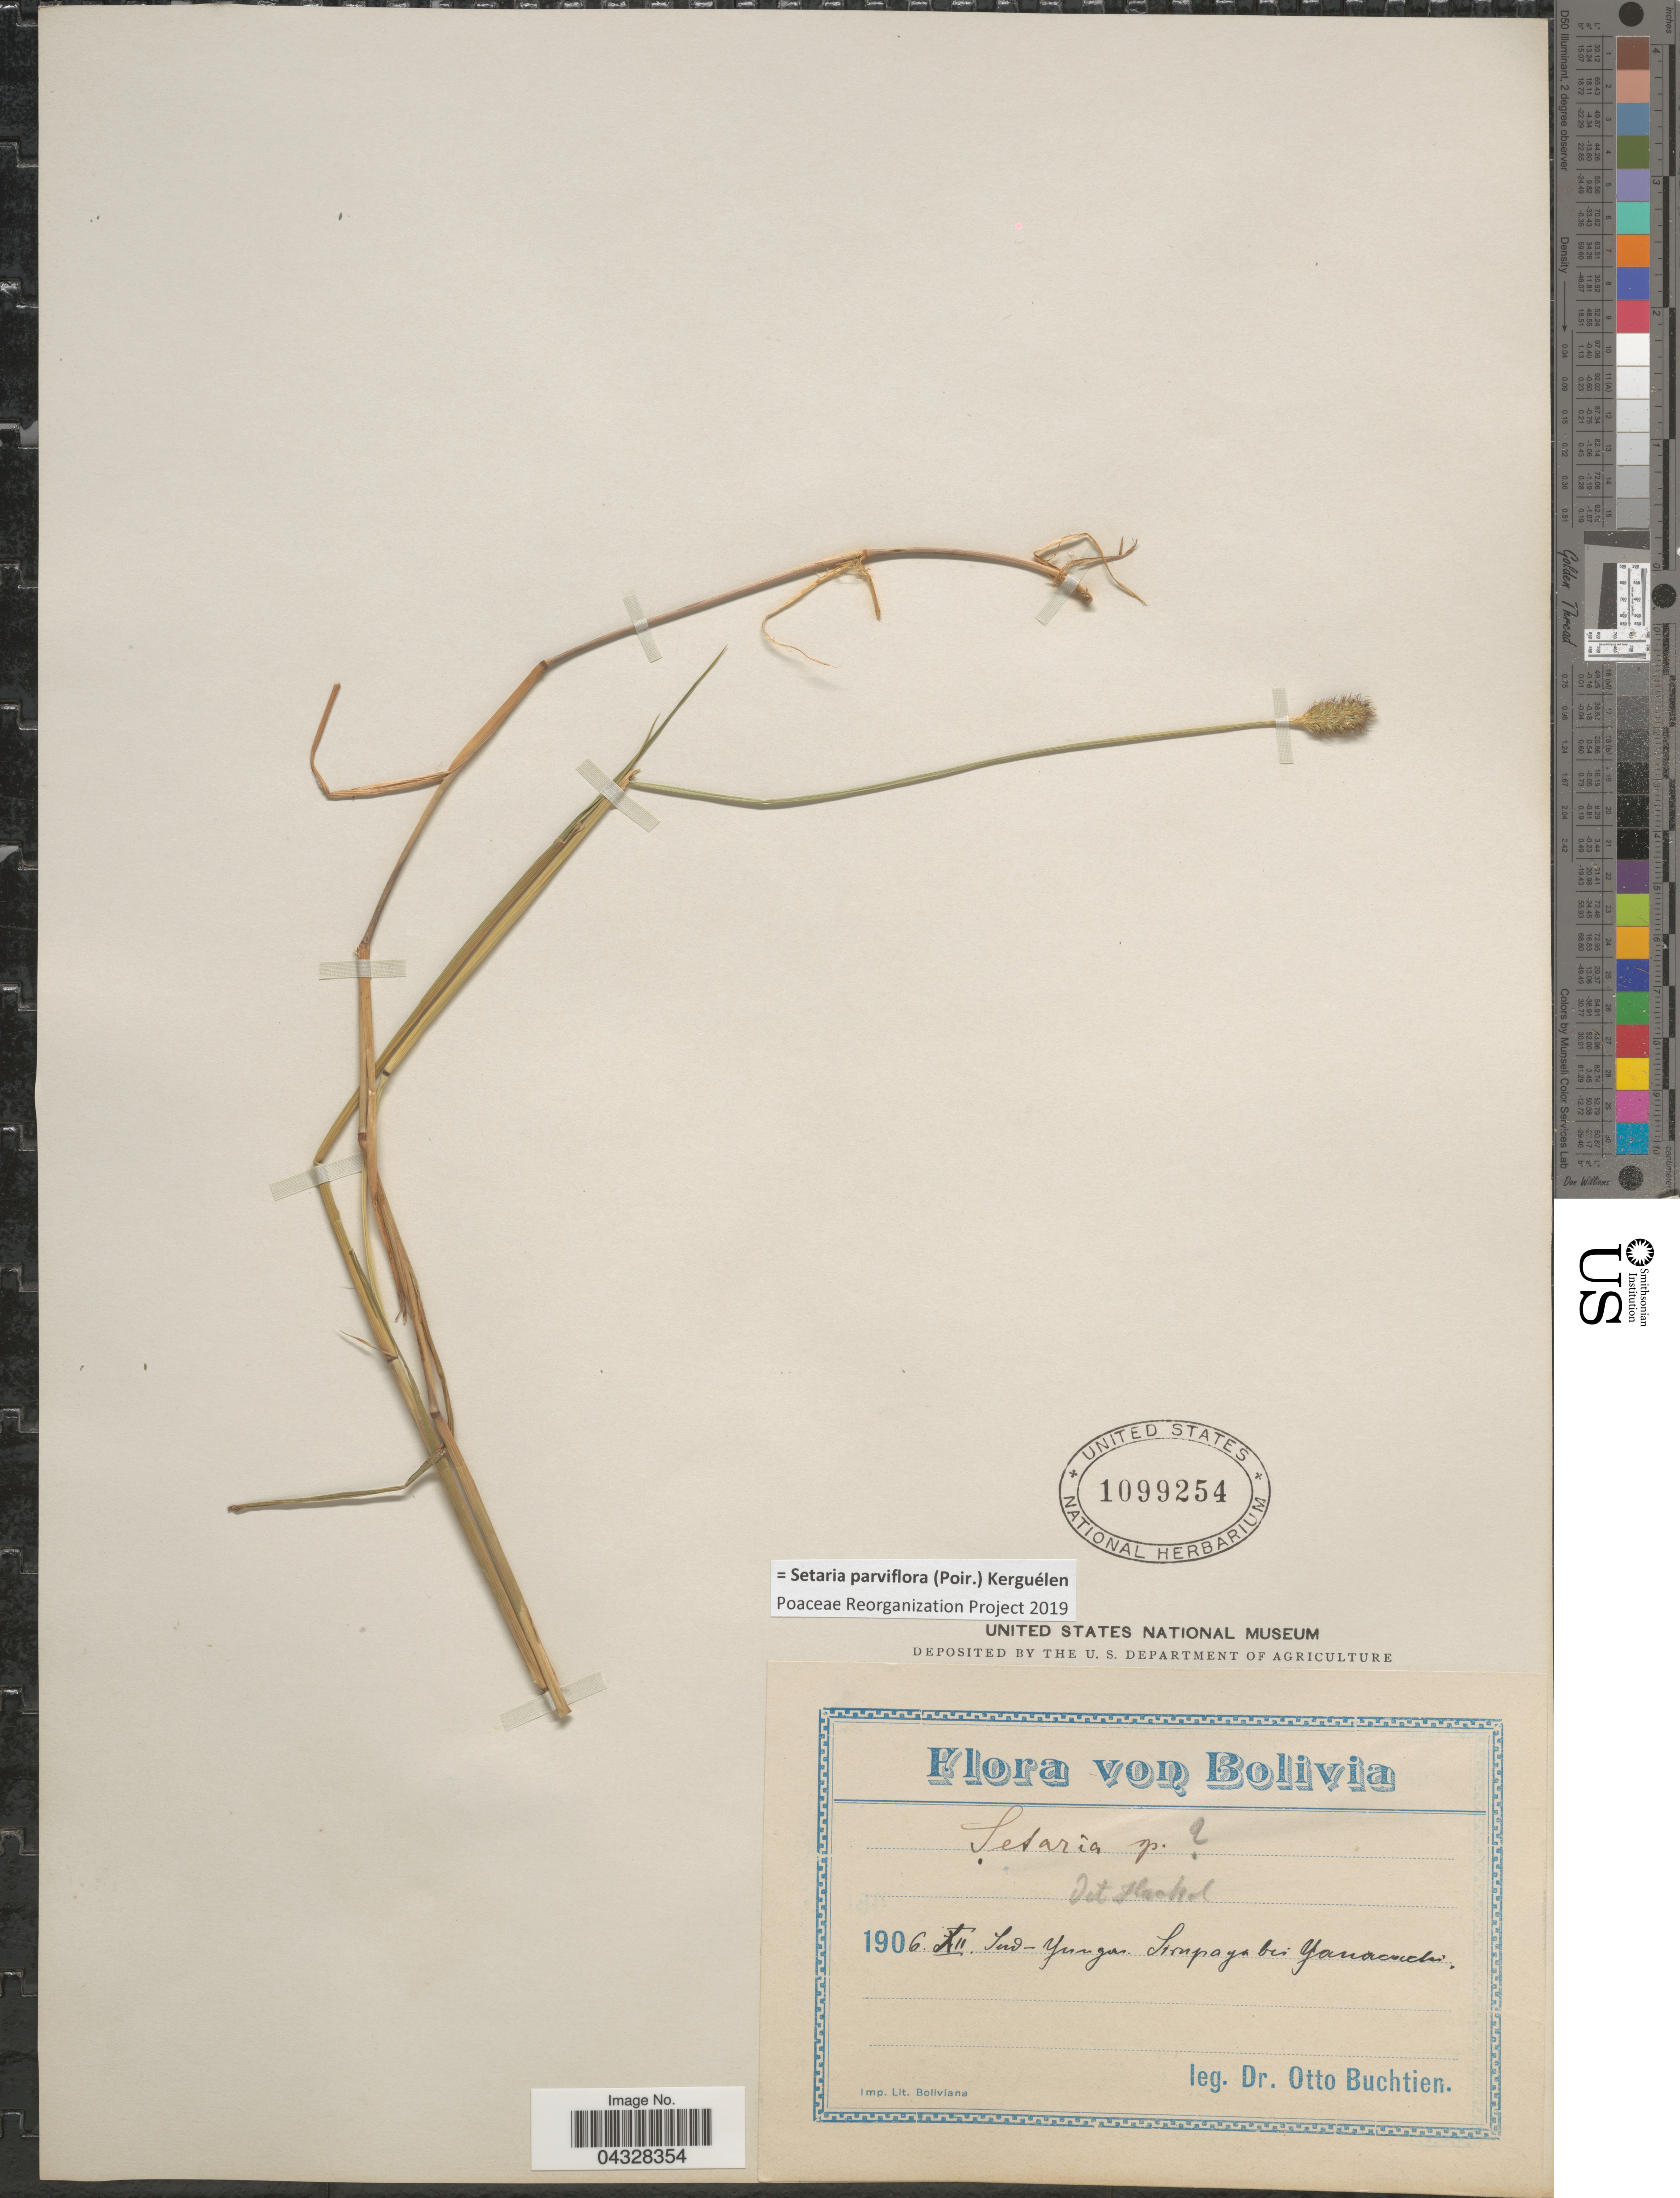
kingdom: Plantae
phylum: Tracheophyta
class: Liliopsida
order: Poales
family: Poaceae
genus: Setaria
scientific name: Setaria parviflora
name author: (Poir.) Kerguélen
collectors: O. Buchtien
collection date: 1906-12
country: Bolivia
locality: Sud-Yungas. Sirupaya bei Yanacachi.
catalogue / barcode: US 1099254